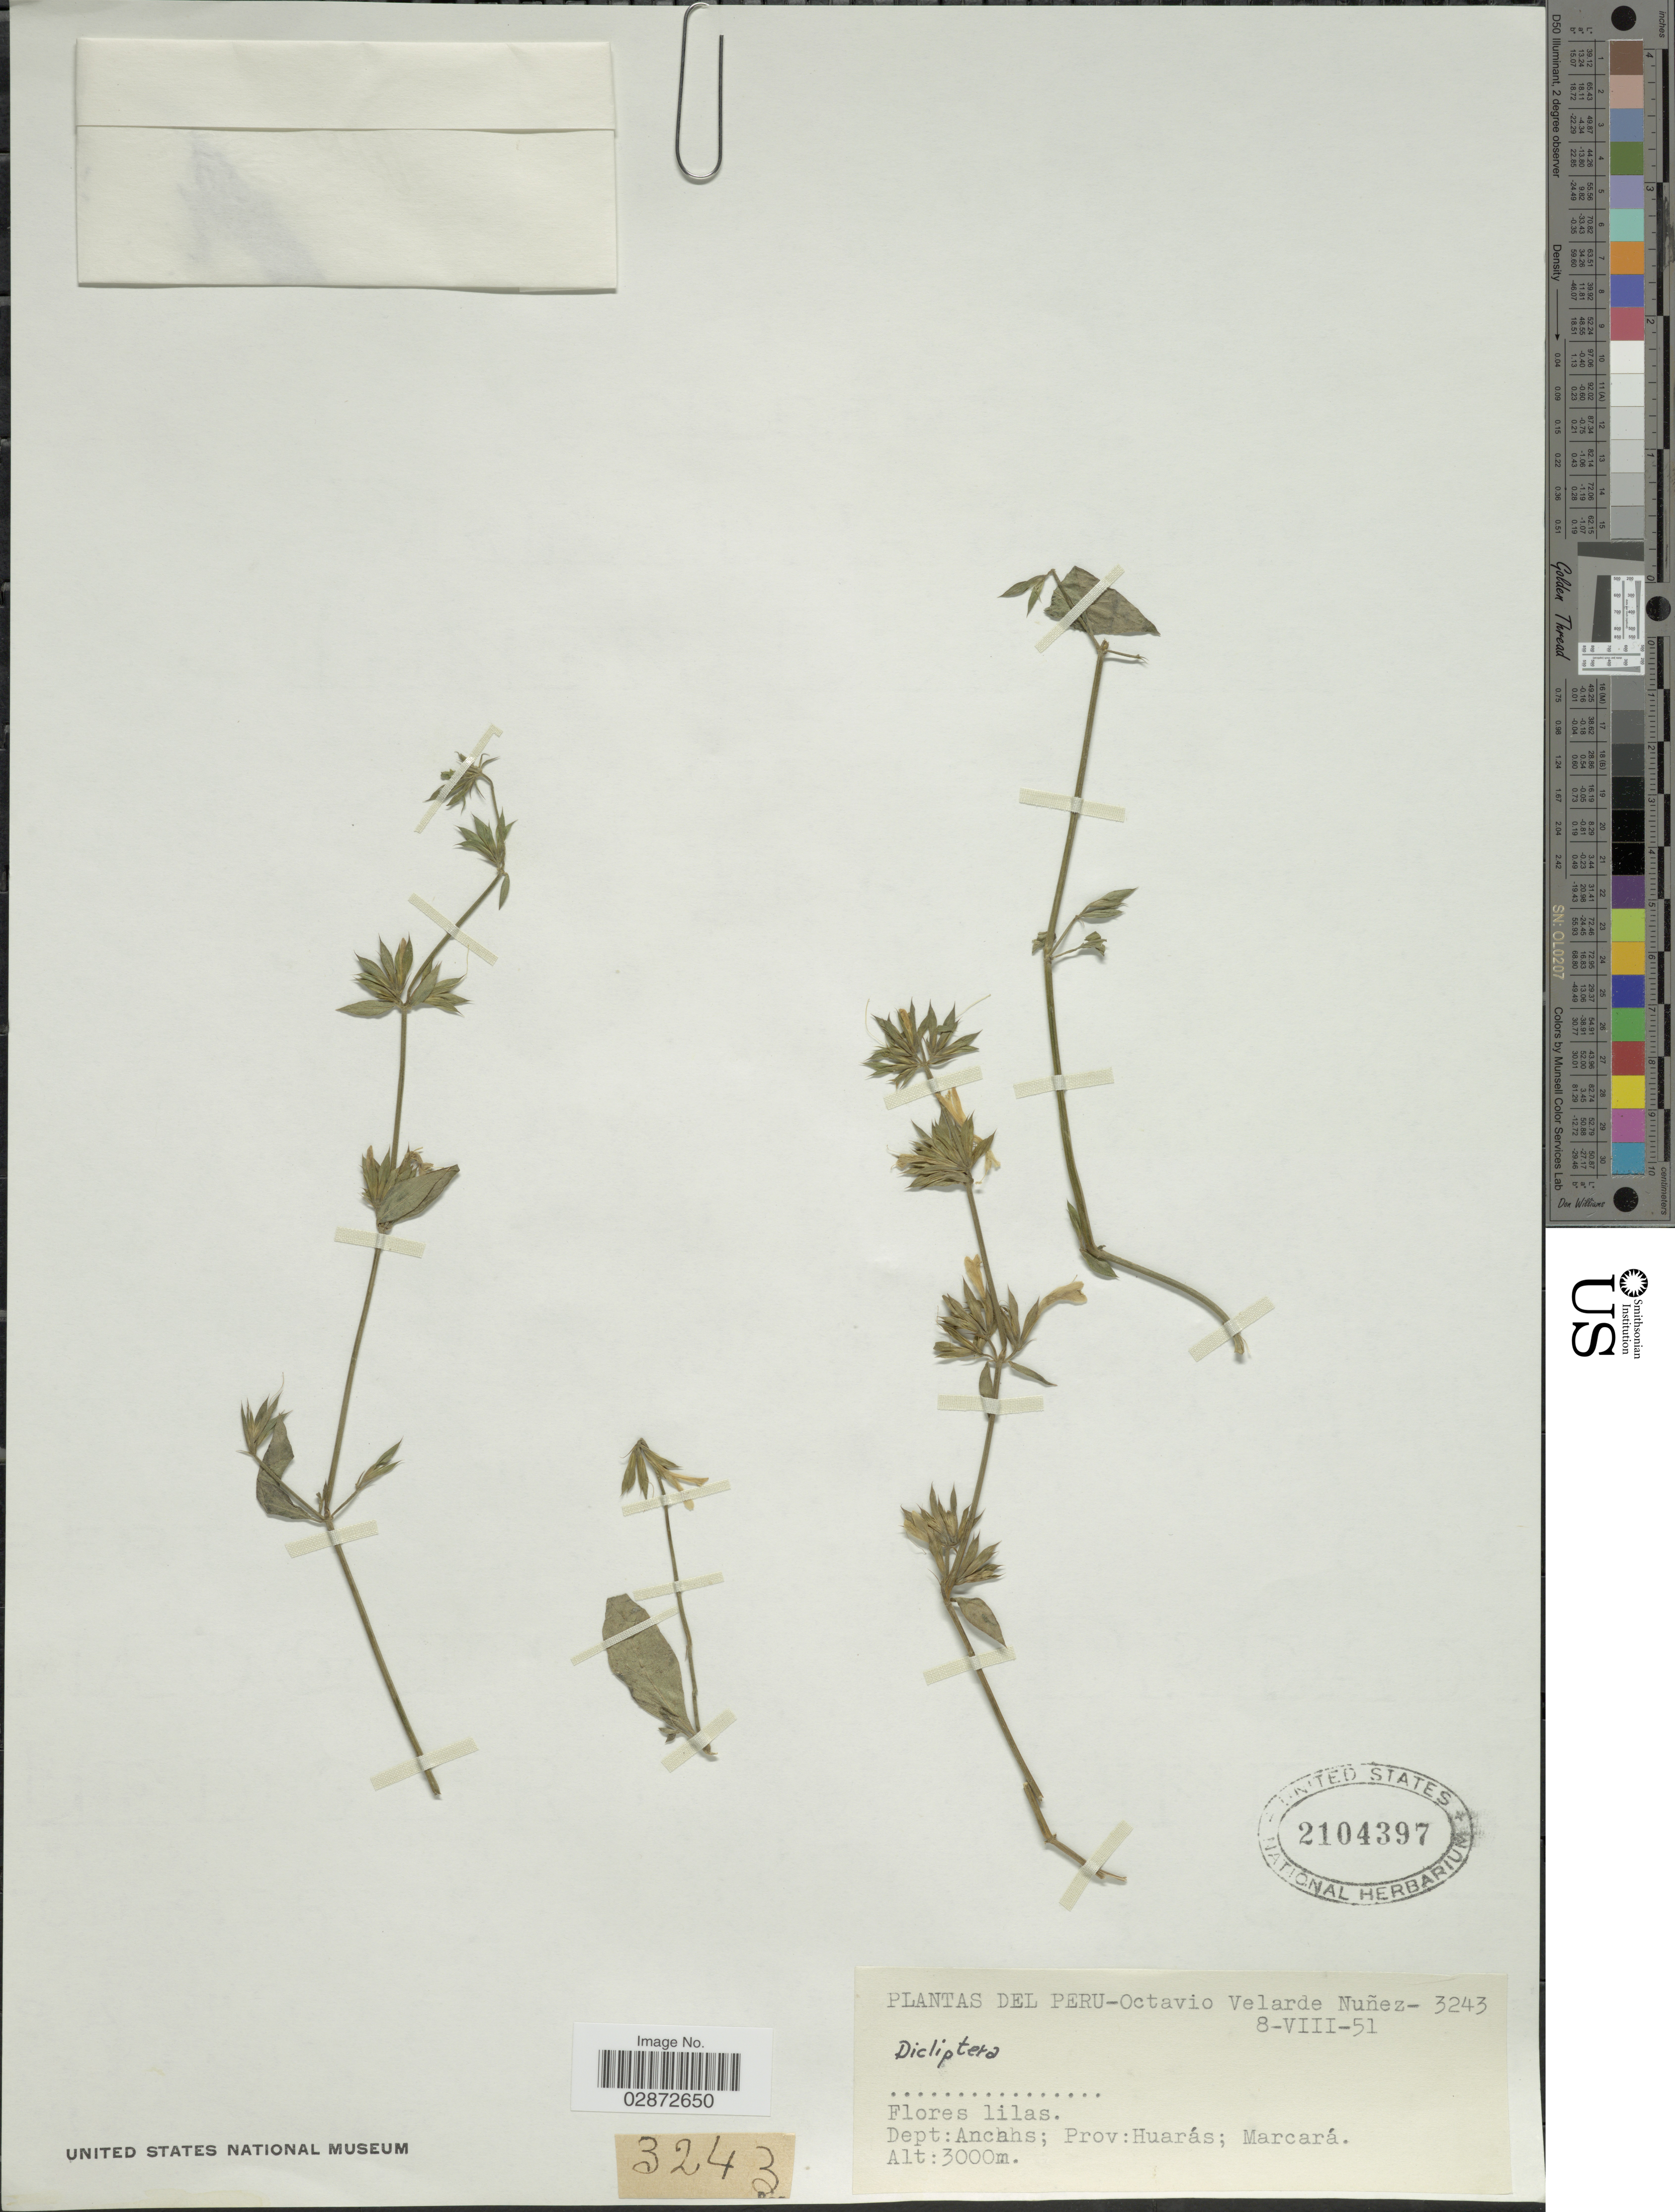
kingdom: Plantae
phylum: Tracheophyta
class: Magnoliopsida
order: Lamiales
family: Acanthaceae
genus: Dicliptera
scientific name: Dicliptera sp.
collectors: O. Nuñez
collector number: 3243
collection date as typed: Transcribed d/m/y: 8/8/51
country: Peru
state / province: Ancash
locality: Dept: Ancahs. Prov.: Huarás. Marcará.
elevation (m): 3000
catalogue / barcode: US 2104397